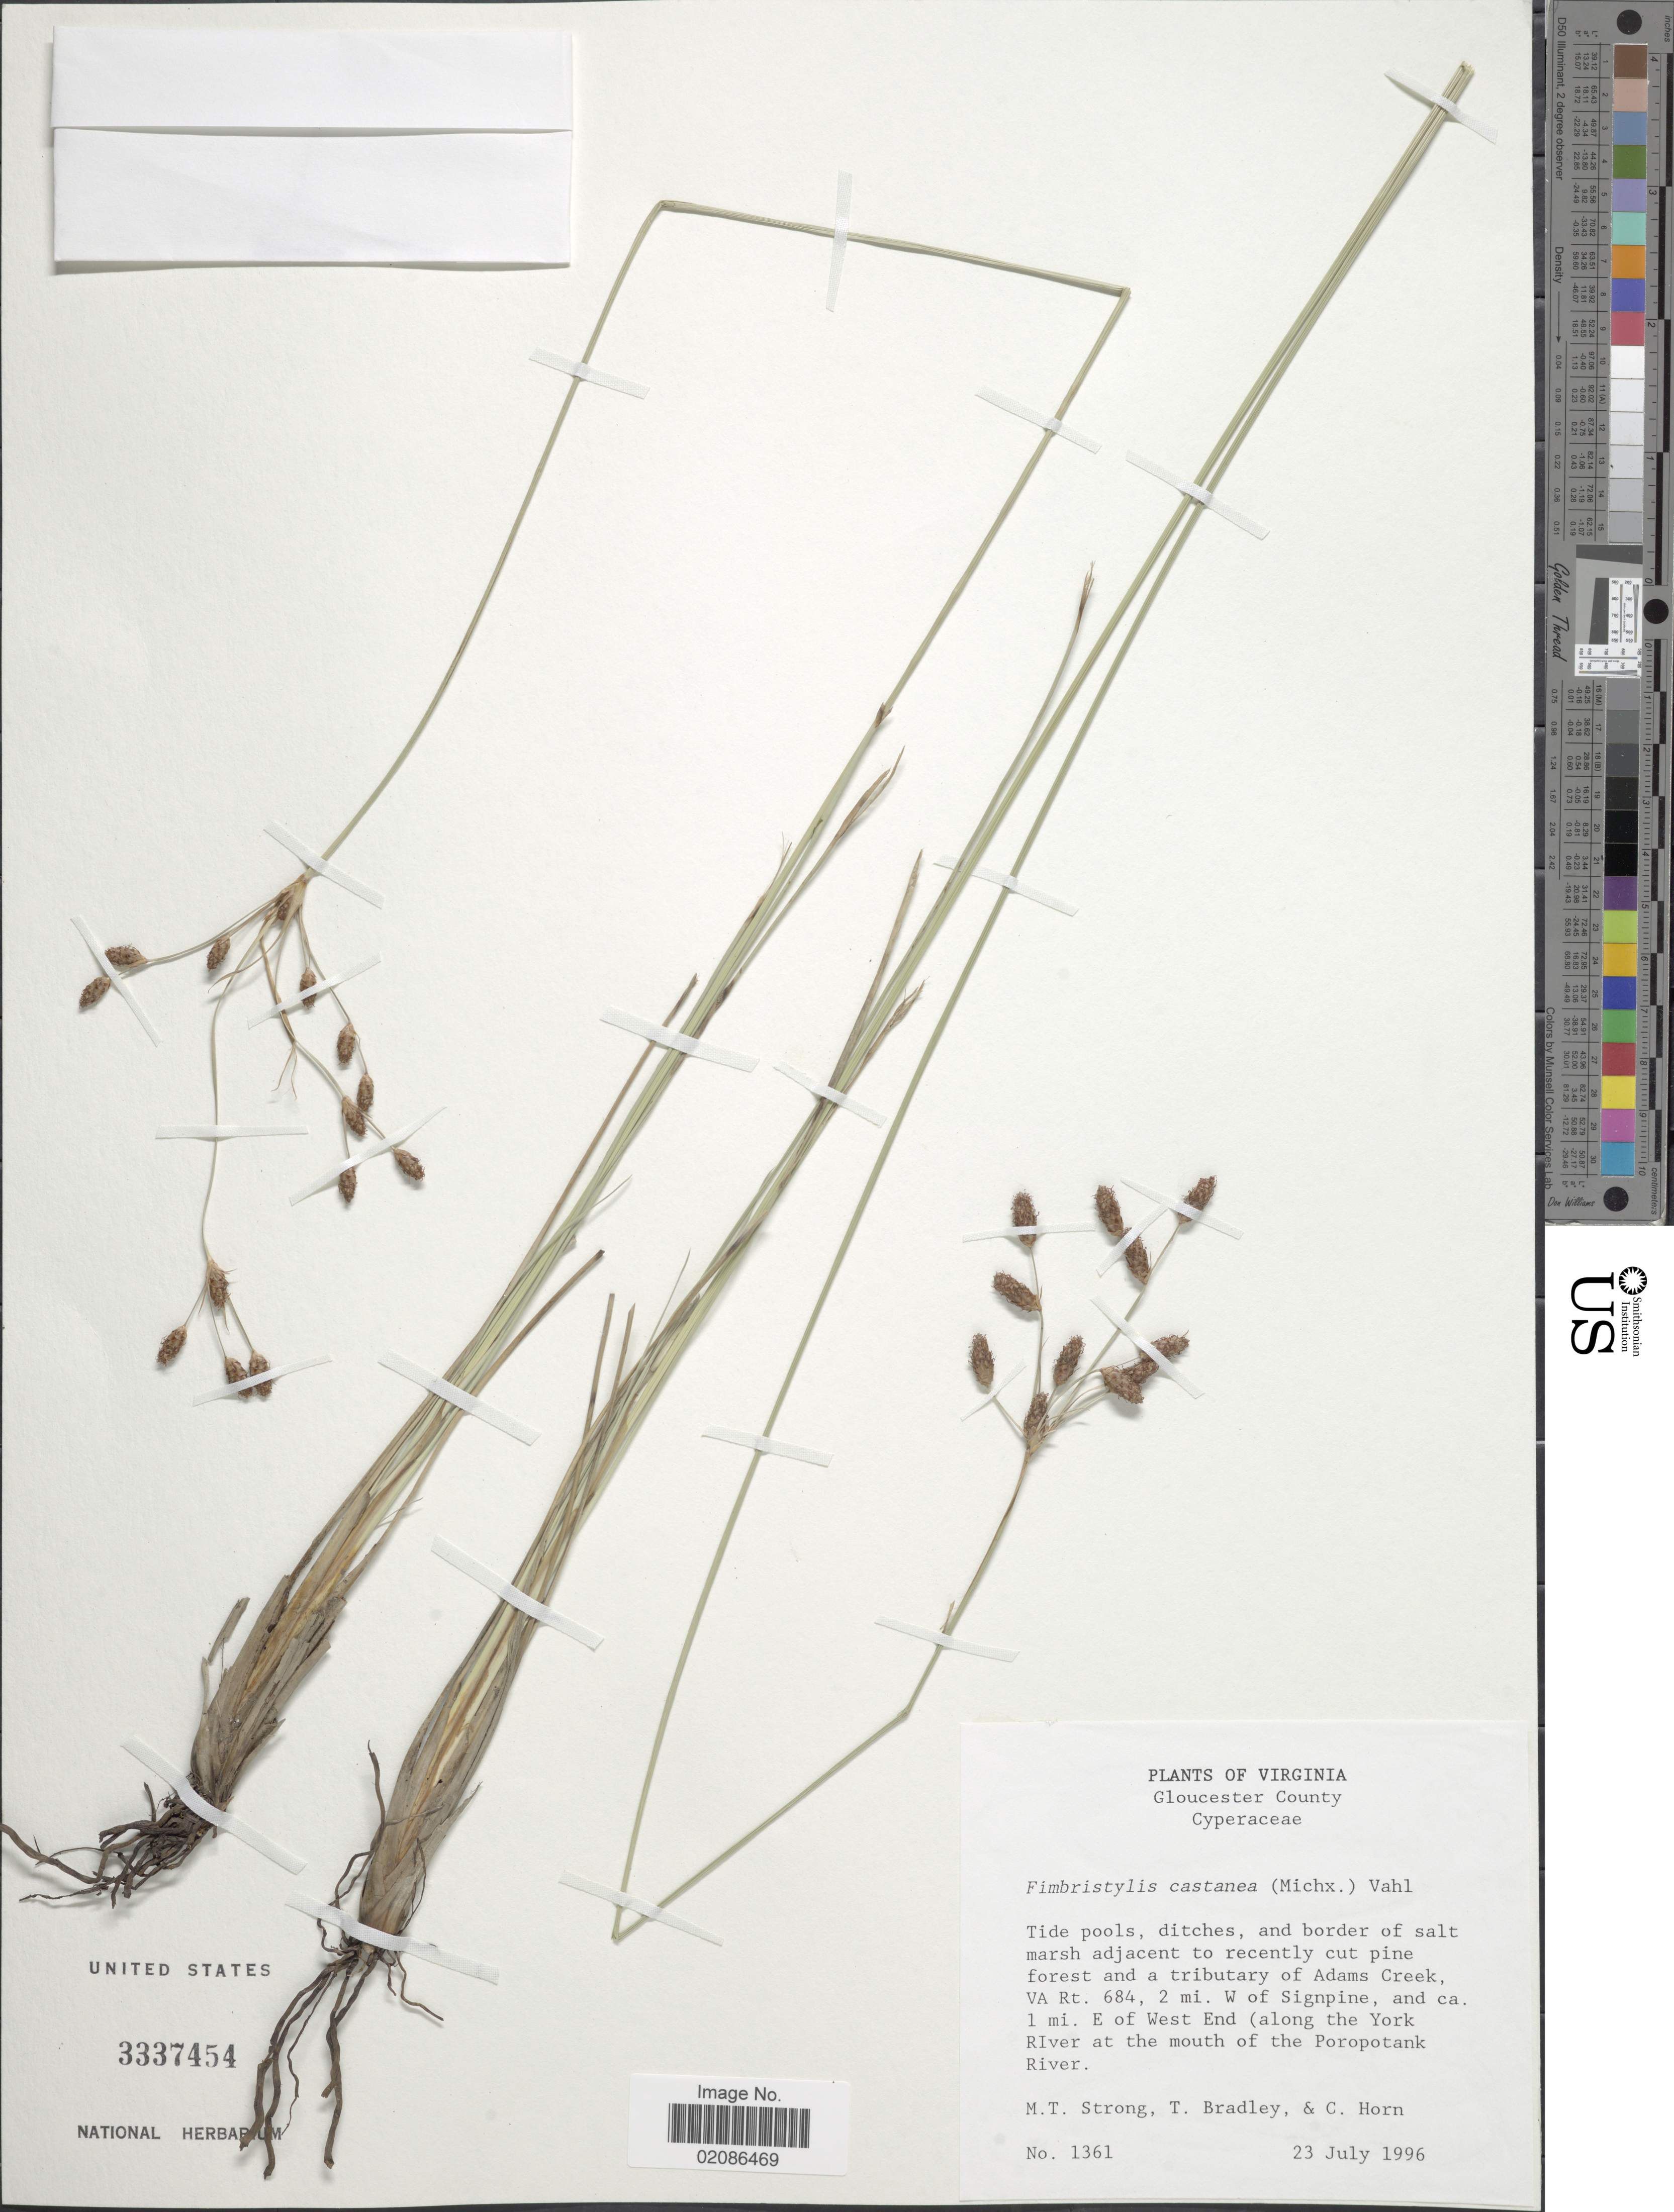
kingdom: Plantae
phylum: Tracheophyta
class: Liliopsida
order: Poales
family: Cyperaceae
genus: Fimbristylis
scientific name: Fimbristylis castanea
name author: (Michx.) Vahl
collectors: M. T. Strong, T. Bradley & C. Horn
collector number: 1361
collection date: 1996-07-23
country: United States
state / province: Virginia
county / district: Gloucester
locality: Tide pools, ditches and border of salt marsh adjacent to recently cut pine forest and a tributary of Adams Creek, VA Rt 684, 2 mi of Signpine, and ca. 1 mi E of West End (along the York River at the mouth of the Poropotank River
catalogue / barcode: US 3337454